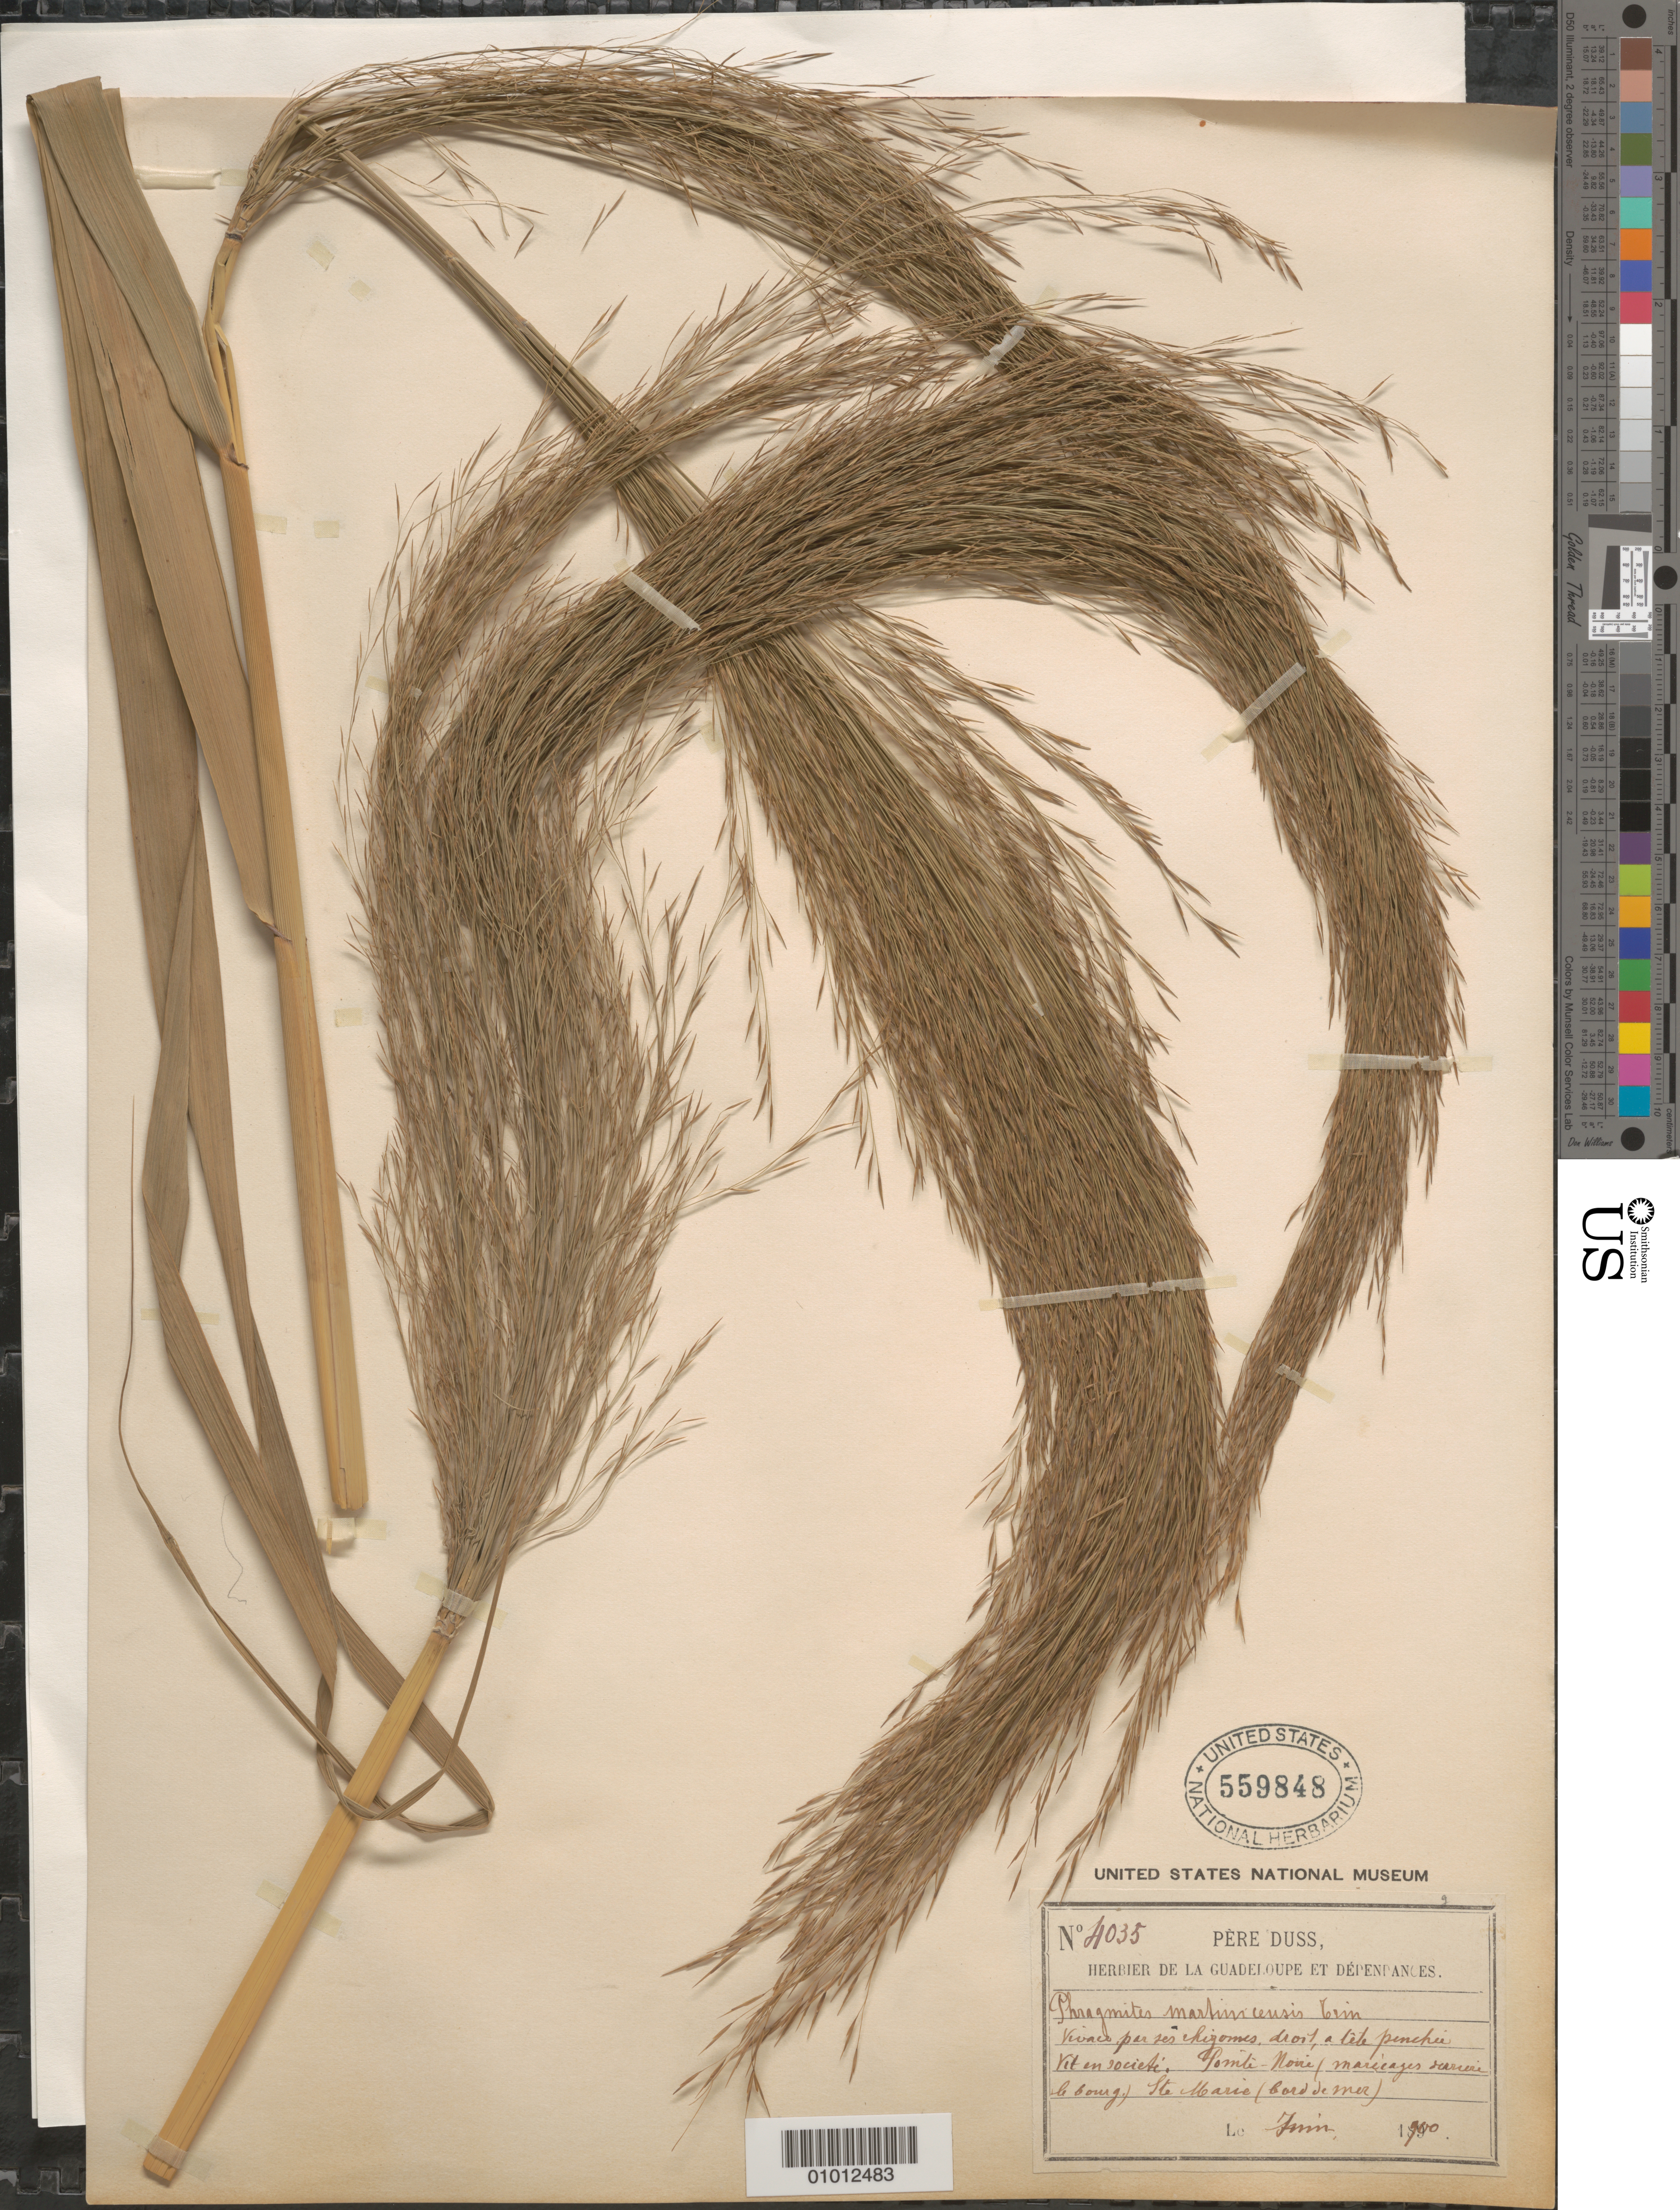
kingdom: Plantae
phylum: Tracheophyta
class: Liliopsida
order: Poales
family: Poaceae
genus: Phragmites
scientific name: Phragmites australis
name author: (Cav.) Trin. ex Steud.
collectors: Père Duss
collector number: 4035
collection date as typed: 1900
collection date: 1900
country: Guadeloupe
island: Basse Terre [Guadeloupe]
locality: Ste. Marie (bord de mer).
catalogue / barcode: US 559848